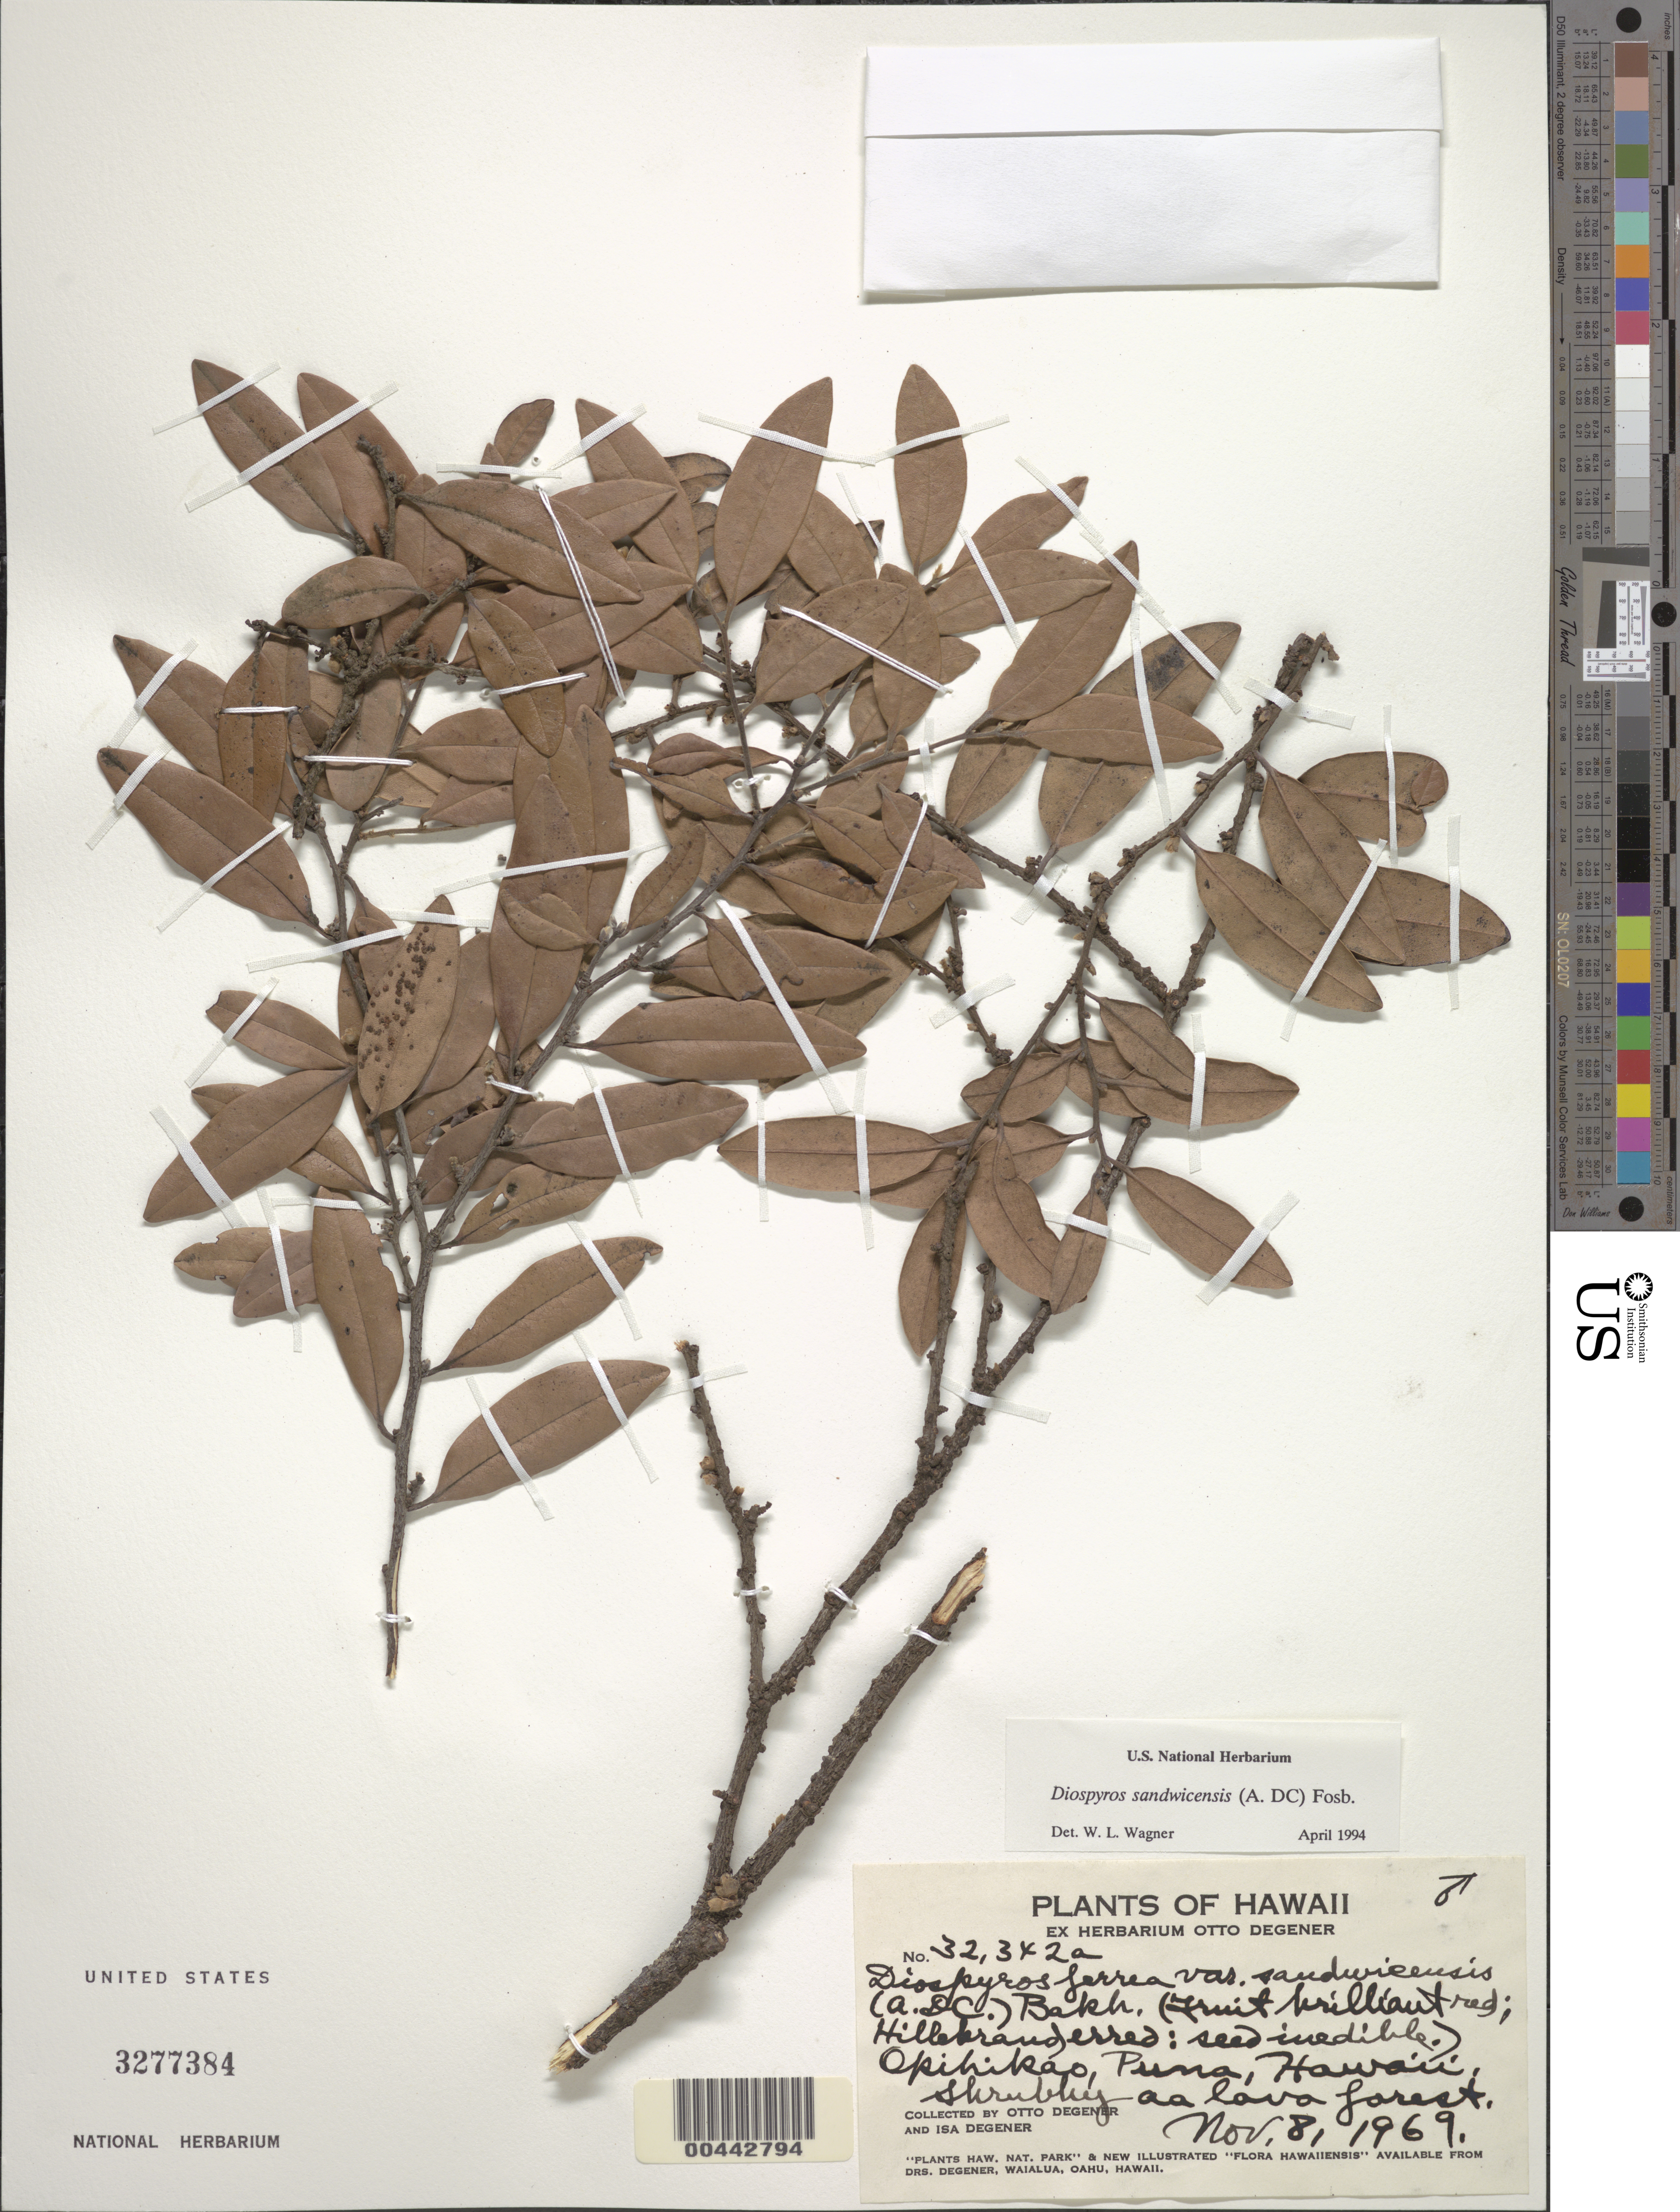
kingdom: Plantae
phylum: Tracheophyta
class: Magnoliopsida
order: Ericales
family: Ebenaceae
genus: Diospyros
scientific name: Diospyros sandwicensis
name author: (A. DC.) Fosberg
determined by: Wagner, W. L., (BOT), Smithsonian Institution - National Museum of Natural History (UNITED STATES)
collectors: O. Degener & I. Degener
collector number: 32342a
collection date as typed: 8 Nov 1969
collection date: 1969-11-08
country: United States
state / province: Hawaii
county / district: Hawaii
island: Hawaii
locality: Opihikao, Puna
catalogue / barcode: US 3277384